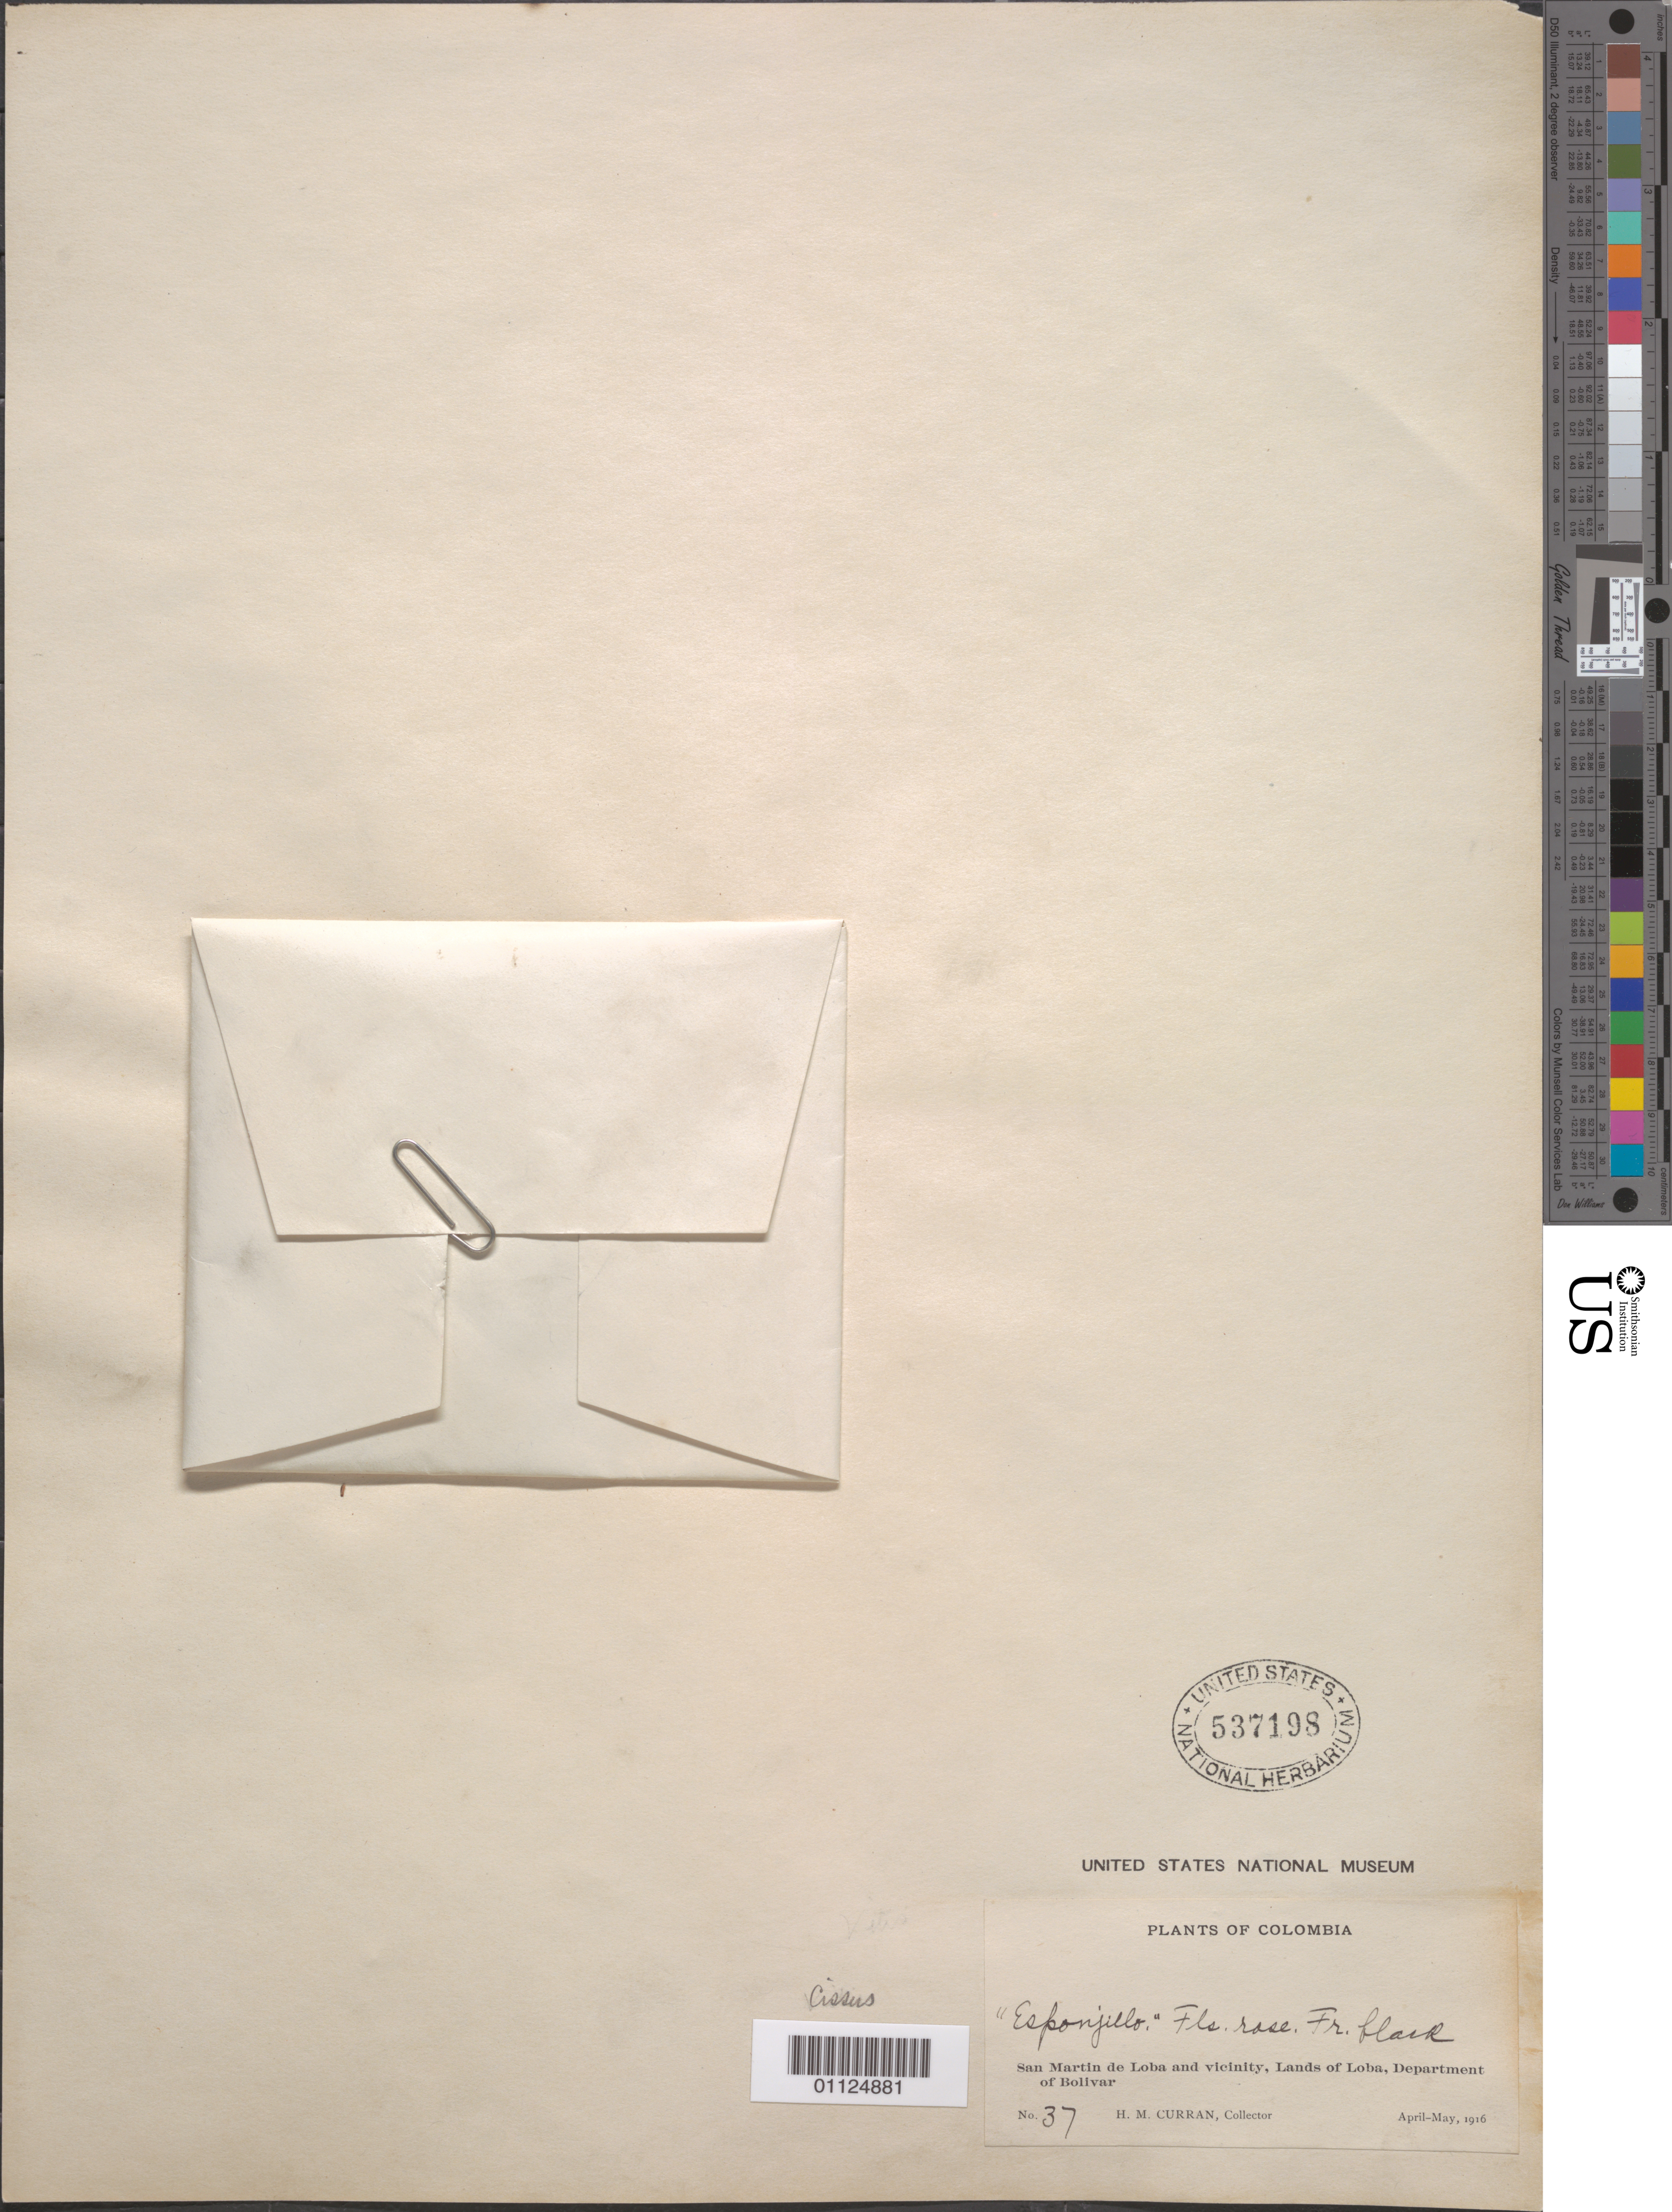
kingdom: Plantae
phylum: Tracheophyta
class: Magnoliopsida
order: Vitales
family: Vitaceae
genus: Cissus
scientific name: Cissus erosa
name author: Rich.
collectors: H. M. Curran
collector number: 37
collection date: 1916-04/1916-05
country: Colombia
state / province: Bolívar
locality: San Martin de Loba and vicinity, Lands of Loba.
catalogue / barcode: US 527198